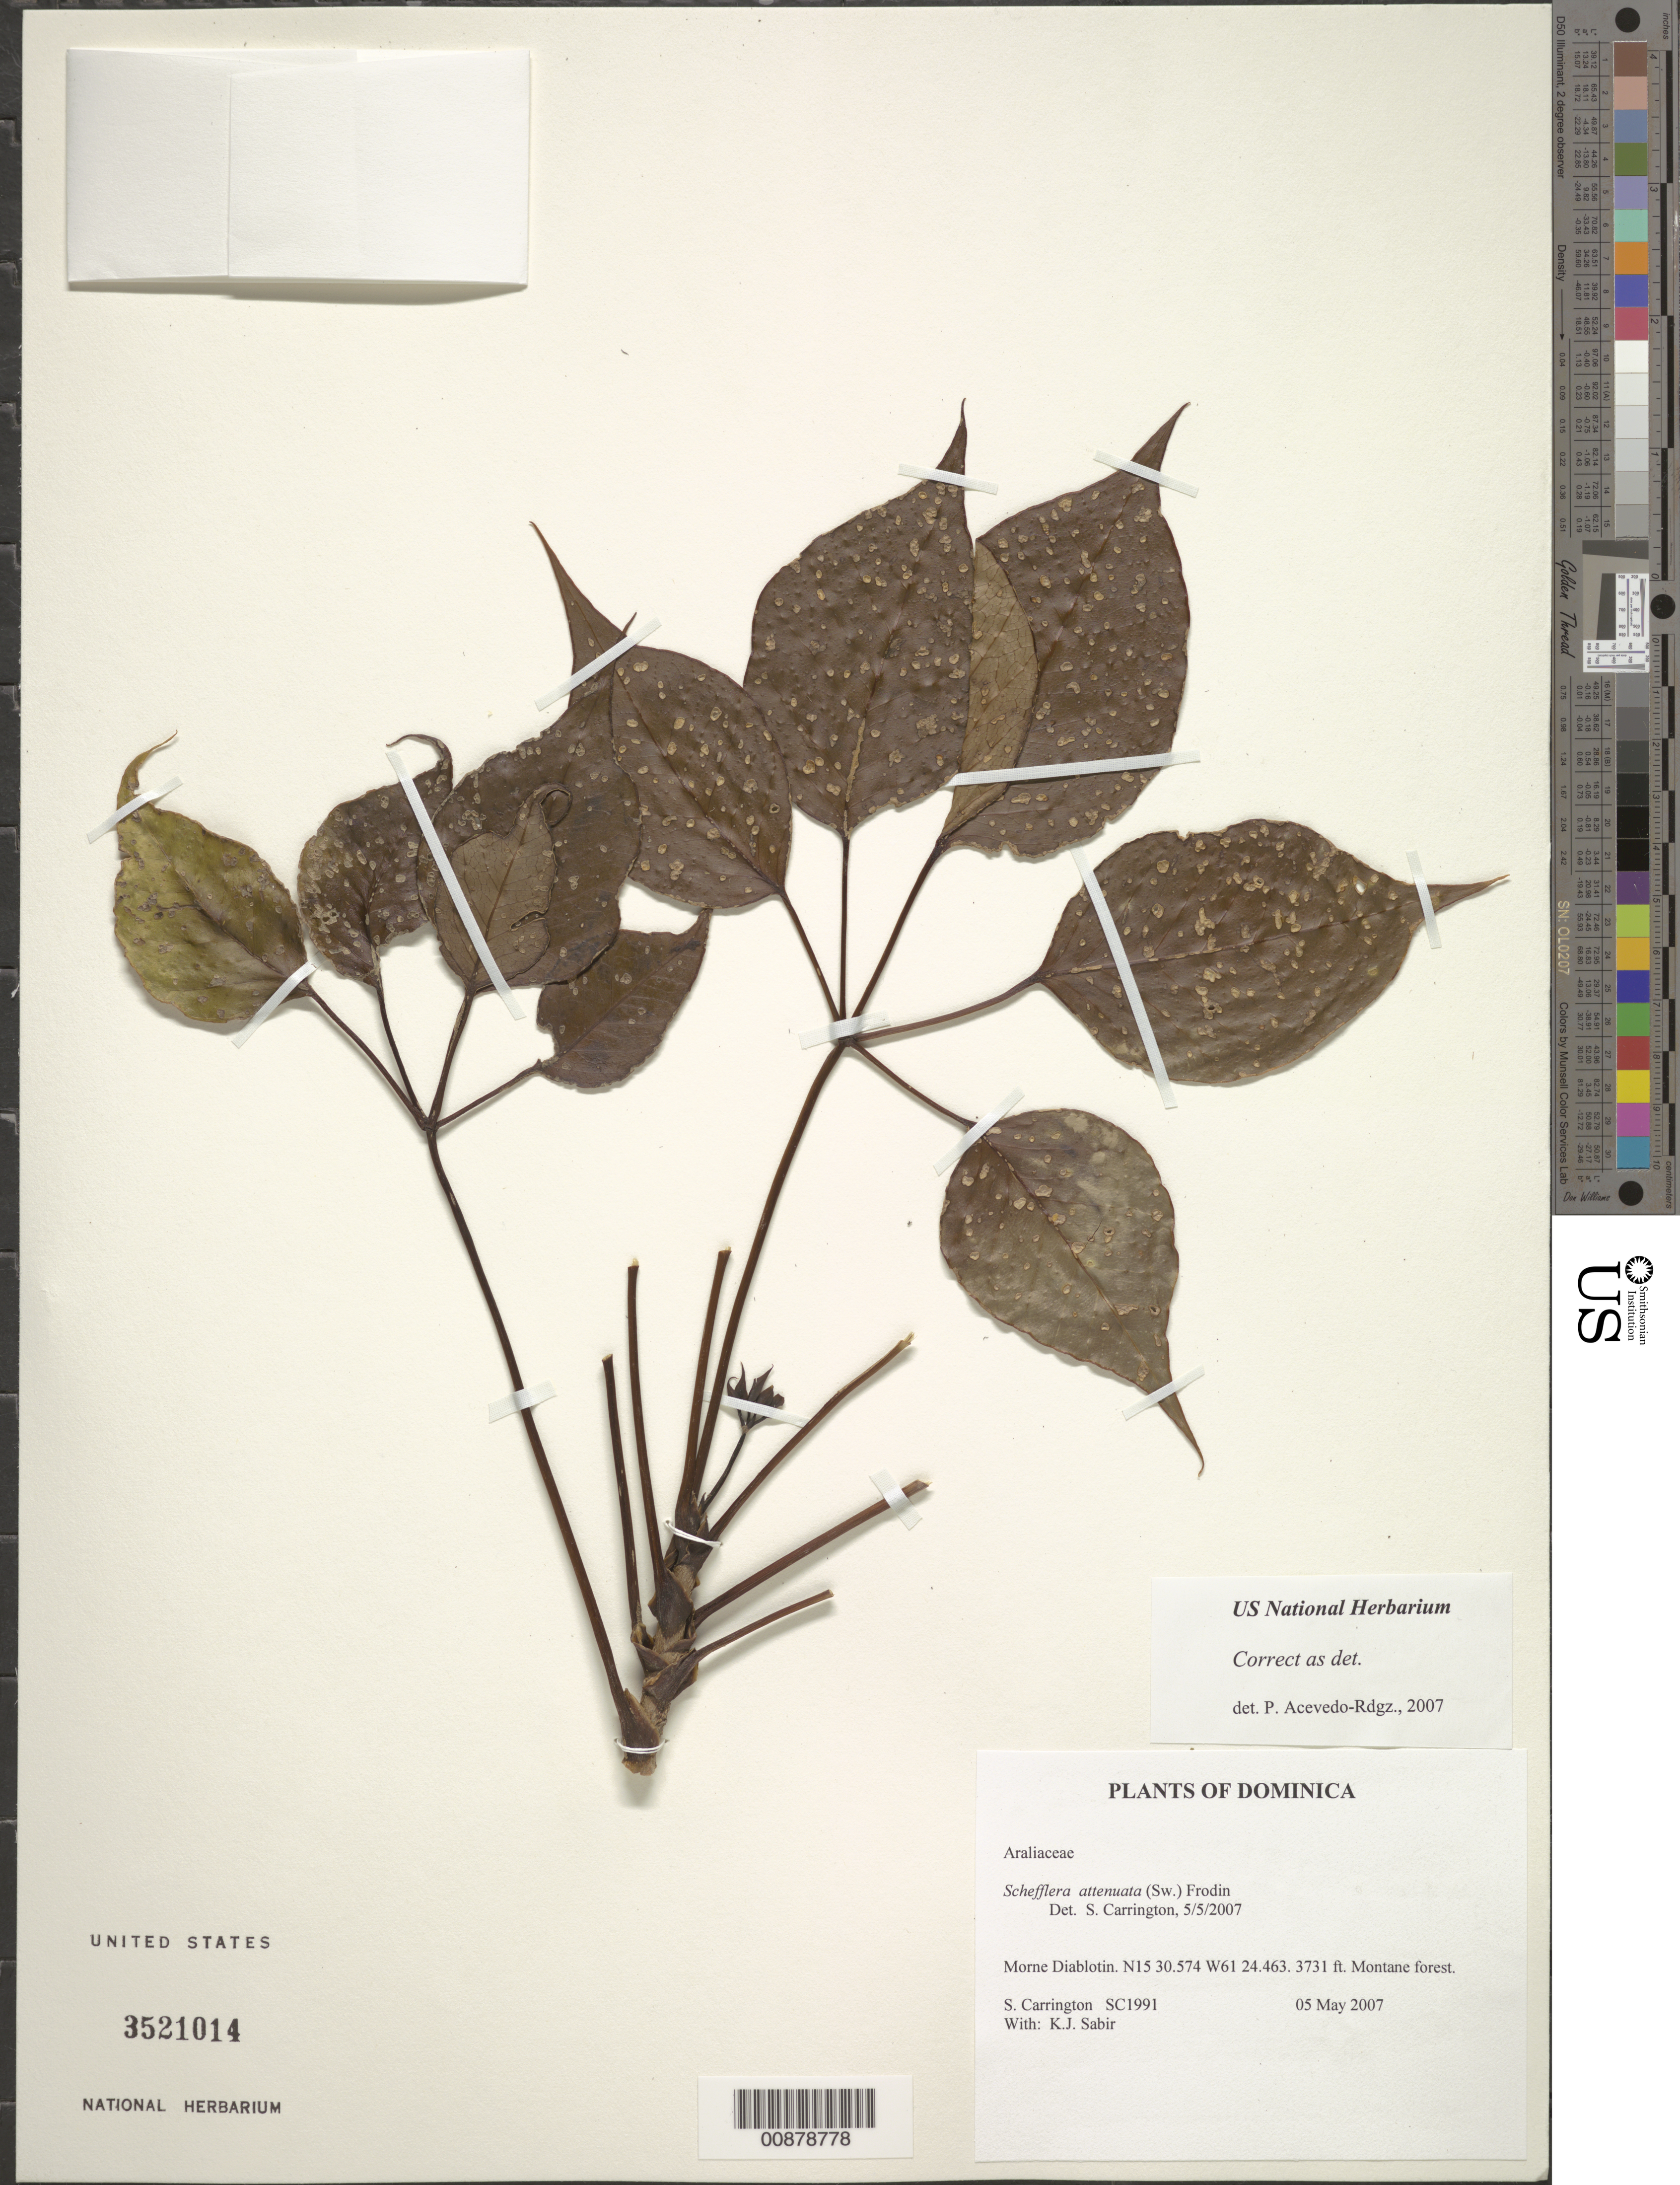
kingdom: Plantae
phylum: Tracheophyta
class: Magnoliopsida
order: Apiales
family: Araliaceae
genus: Schefflera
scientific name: Schefflera attenuata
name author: (Sw.) Frodin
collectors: C. M. S. Carrington & K. Sabir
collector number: SC 1991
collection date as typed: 05 May 2007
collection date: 2007-05-05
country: Dominica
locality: Morne Diablotin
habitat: Montane forest.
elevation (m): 1137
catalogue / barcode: US 3521014